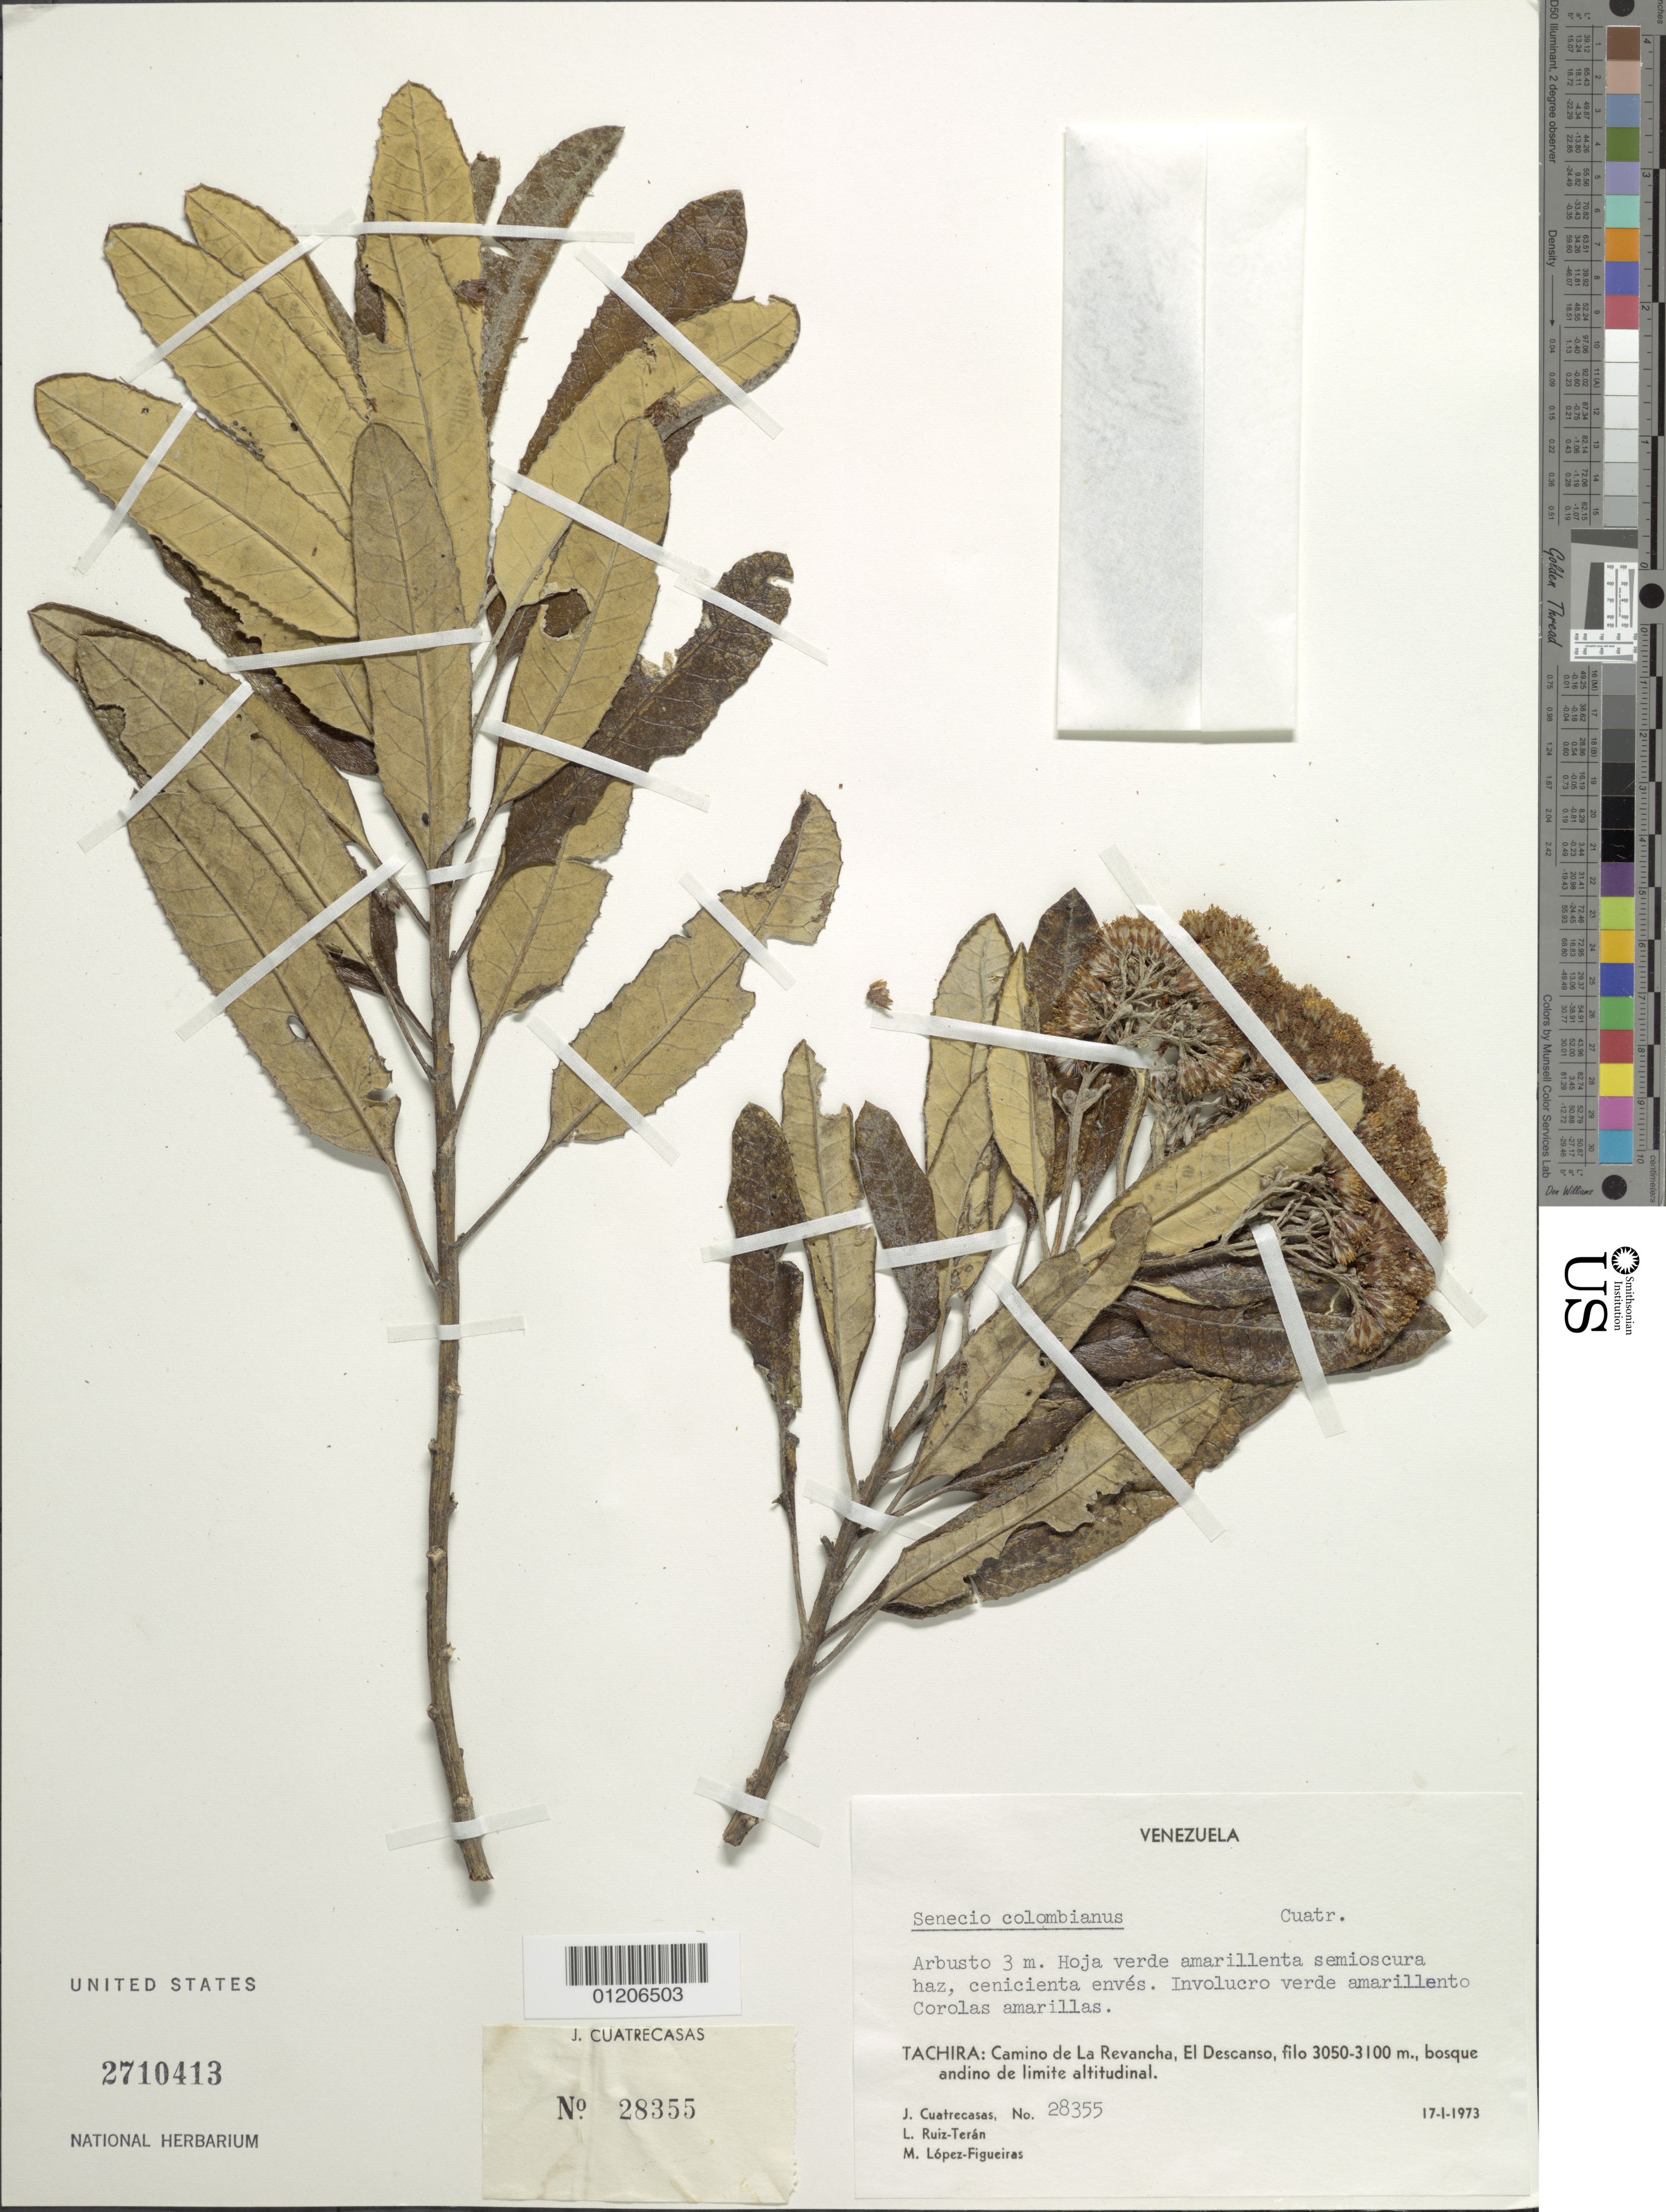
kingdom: Plantae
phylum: Tracheophyta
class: Magnoliopsida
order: Asterales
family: Asteraceae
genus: Pentacalia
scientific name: Pentacalia colombiana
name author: (Cuatrec.) Cuatrec.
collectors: J. Cuatrecasas, L. E. Ruíz-Terán & M. López Figueiras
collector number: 28355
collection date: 1973-01-17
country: Venezuela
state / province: Tachira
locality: Camino de La Revancha, El Descanso, filo, bosque andino de limite altitudinal.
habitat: bosque andino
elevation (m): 3050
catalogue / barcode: US 2710413